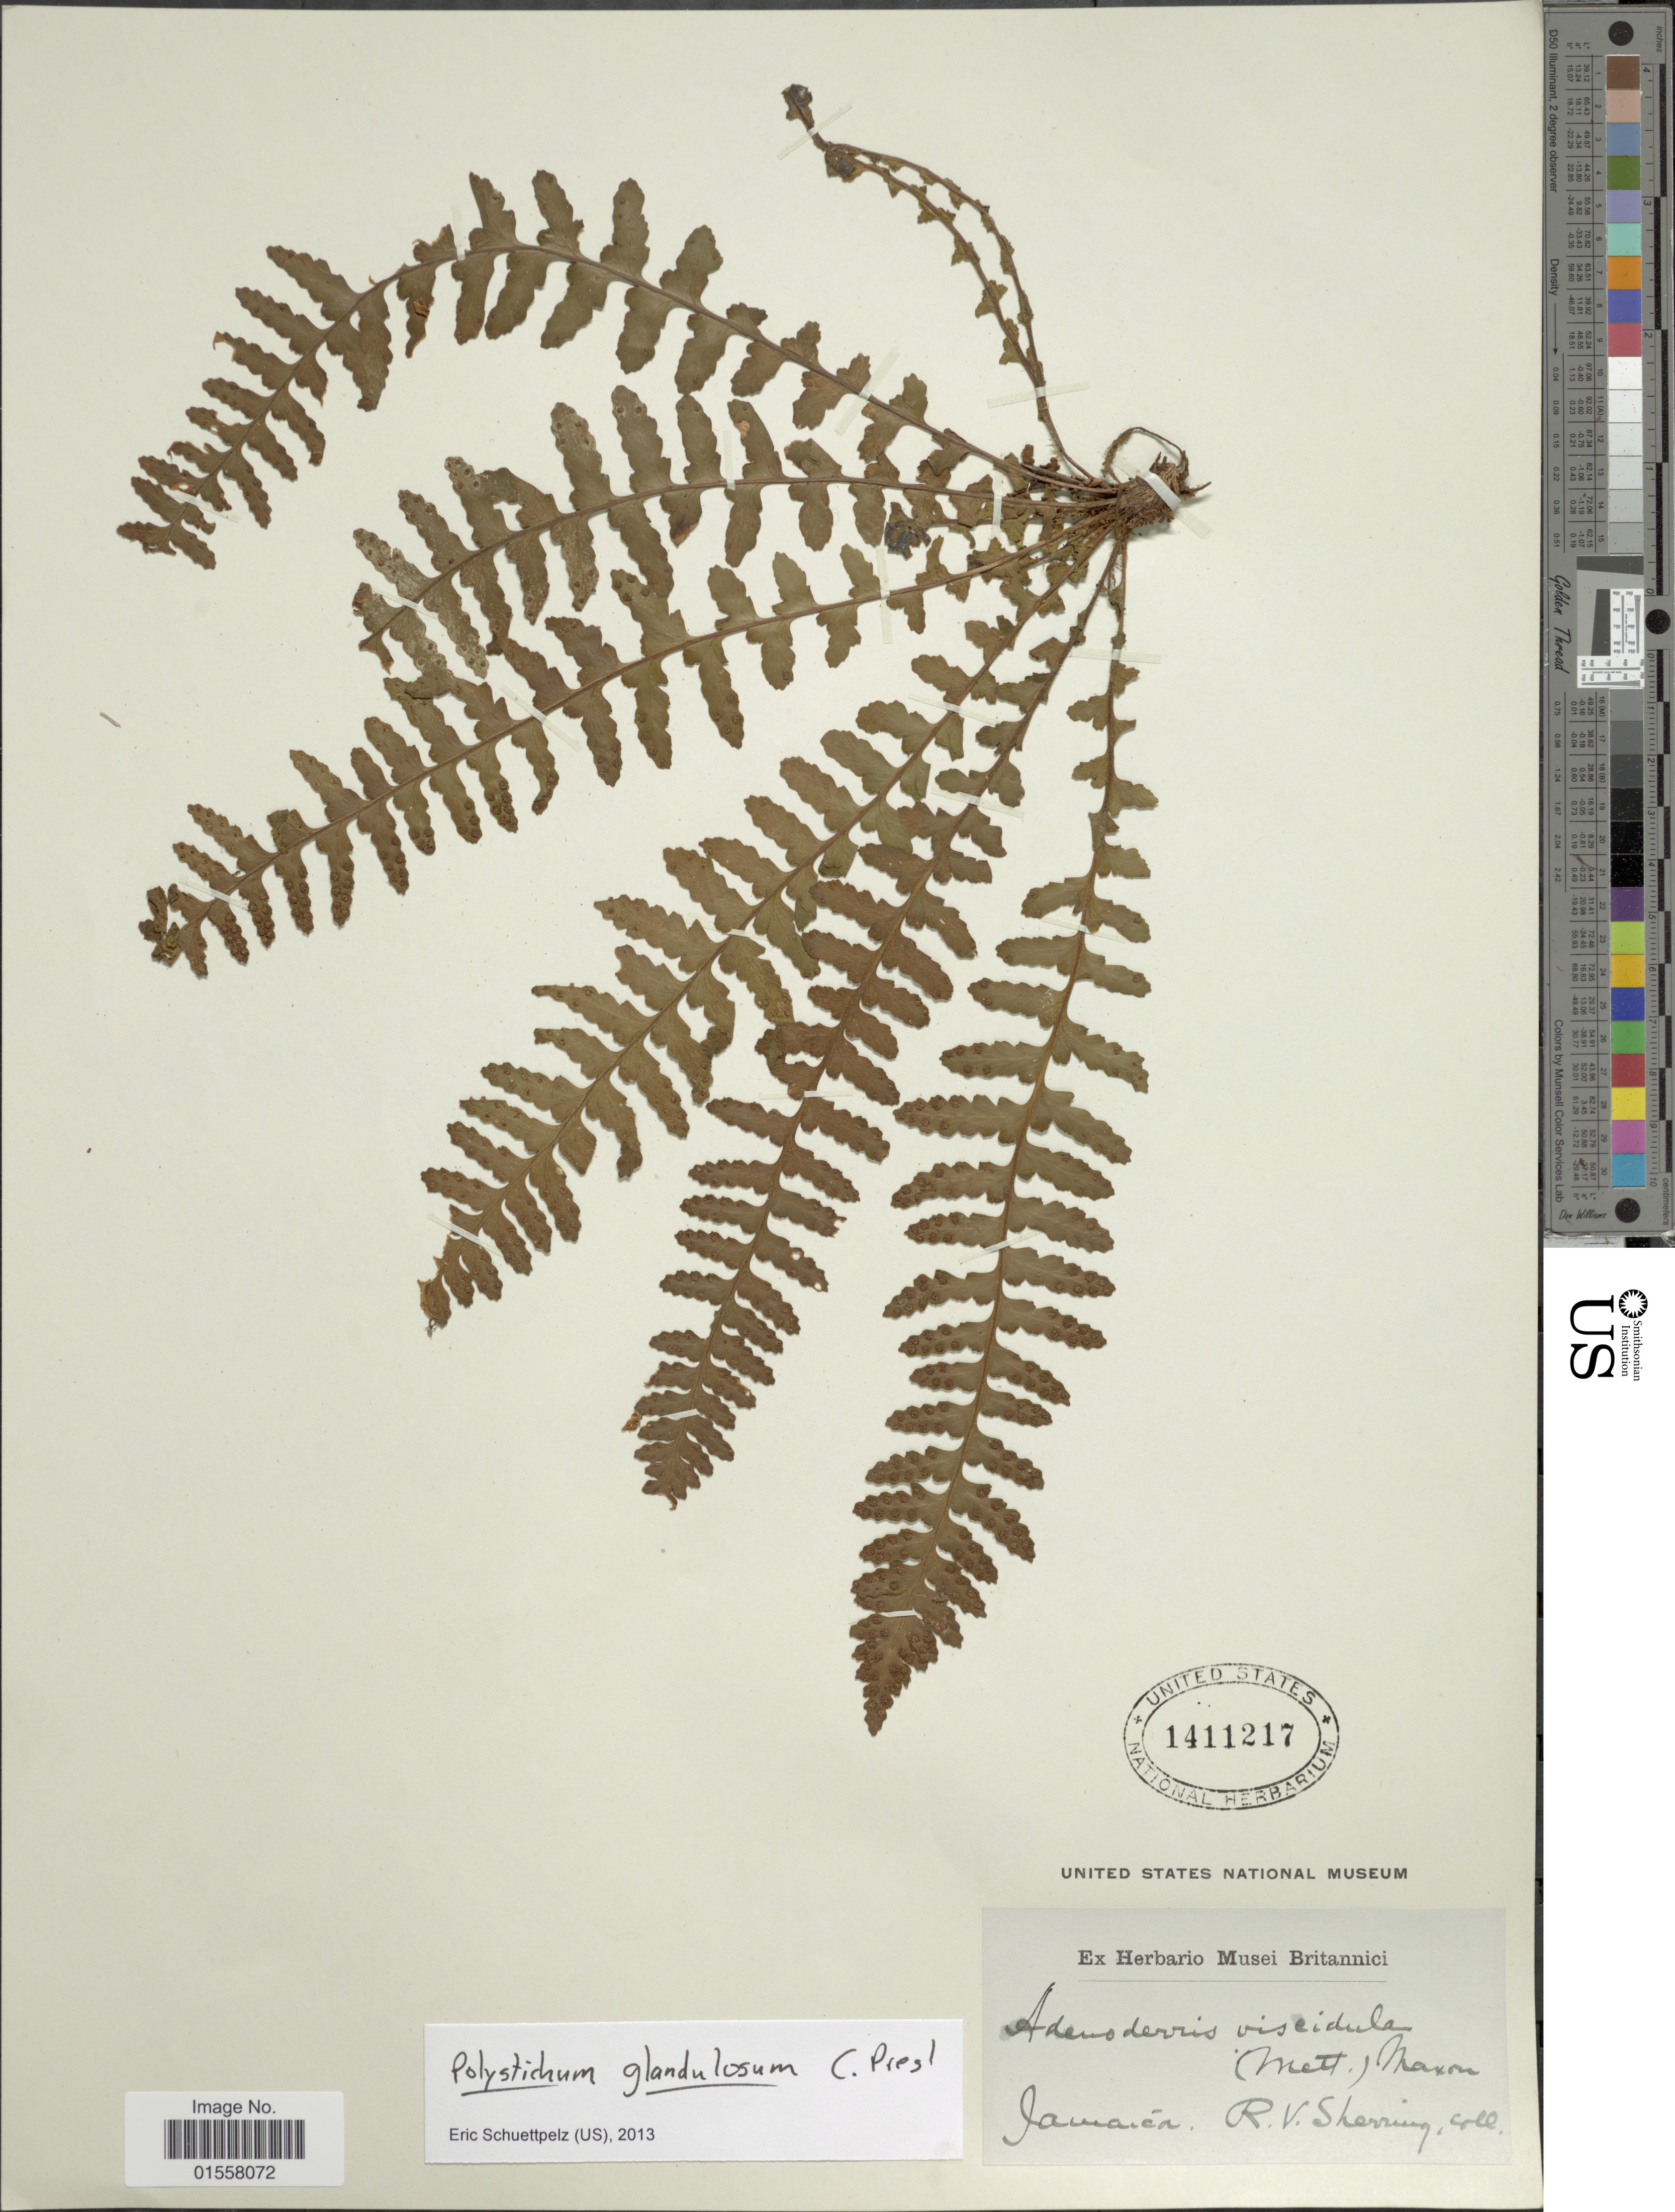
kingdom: Plantae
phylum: Tracheophyta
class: Polypodiopsida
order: Polypodiales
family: Dryopteridaceae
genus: Polystichum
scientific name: Polystichum glandulosum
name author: C. Presl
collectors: R. Sherring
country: Jamaica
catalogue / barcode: US 1411217